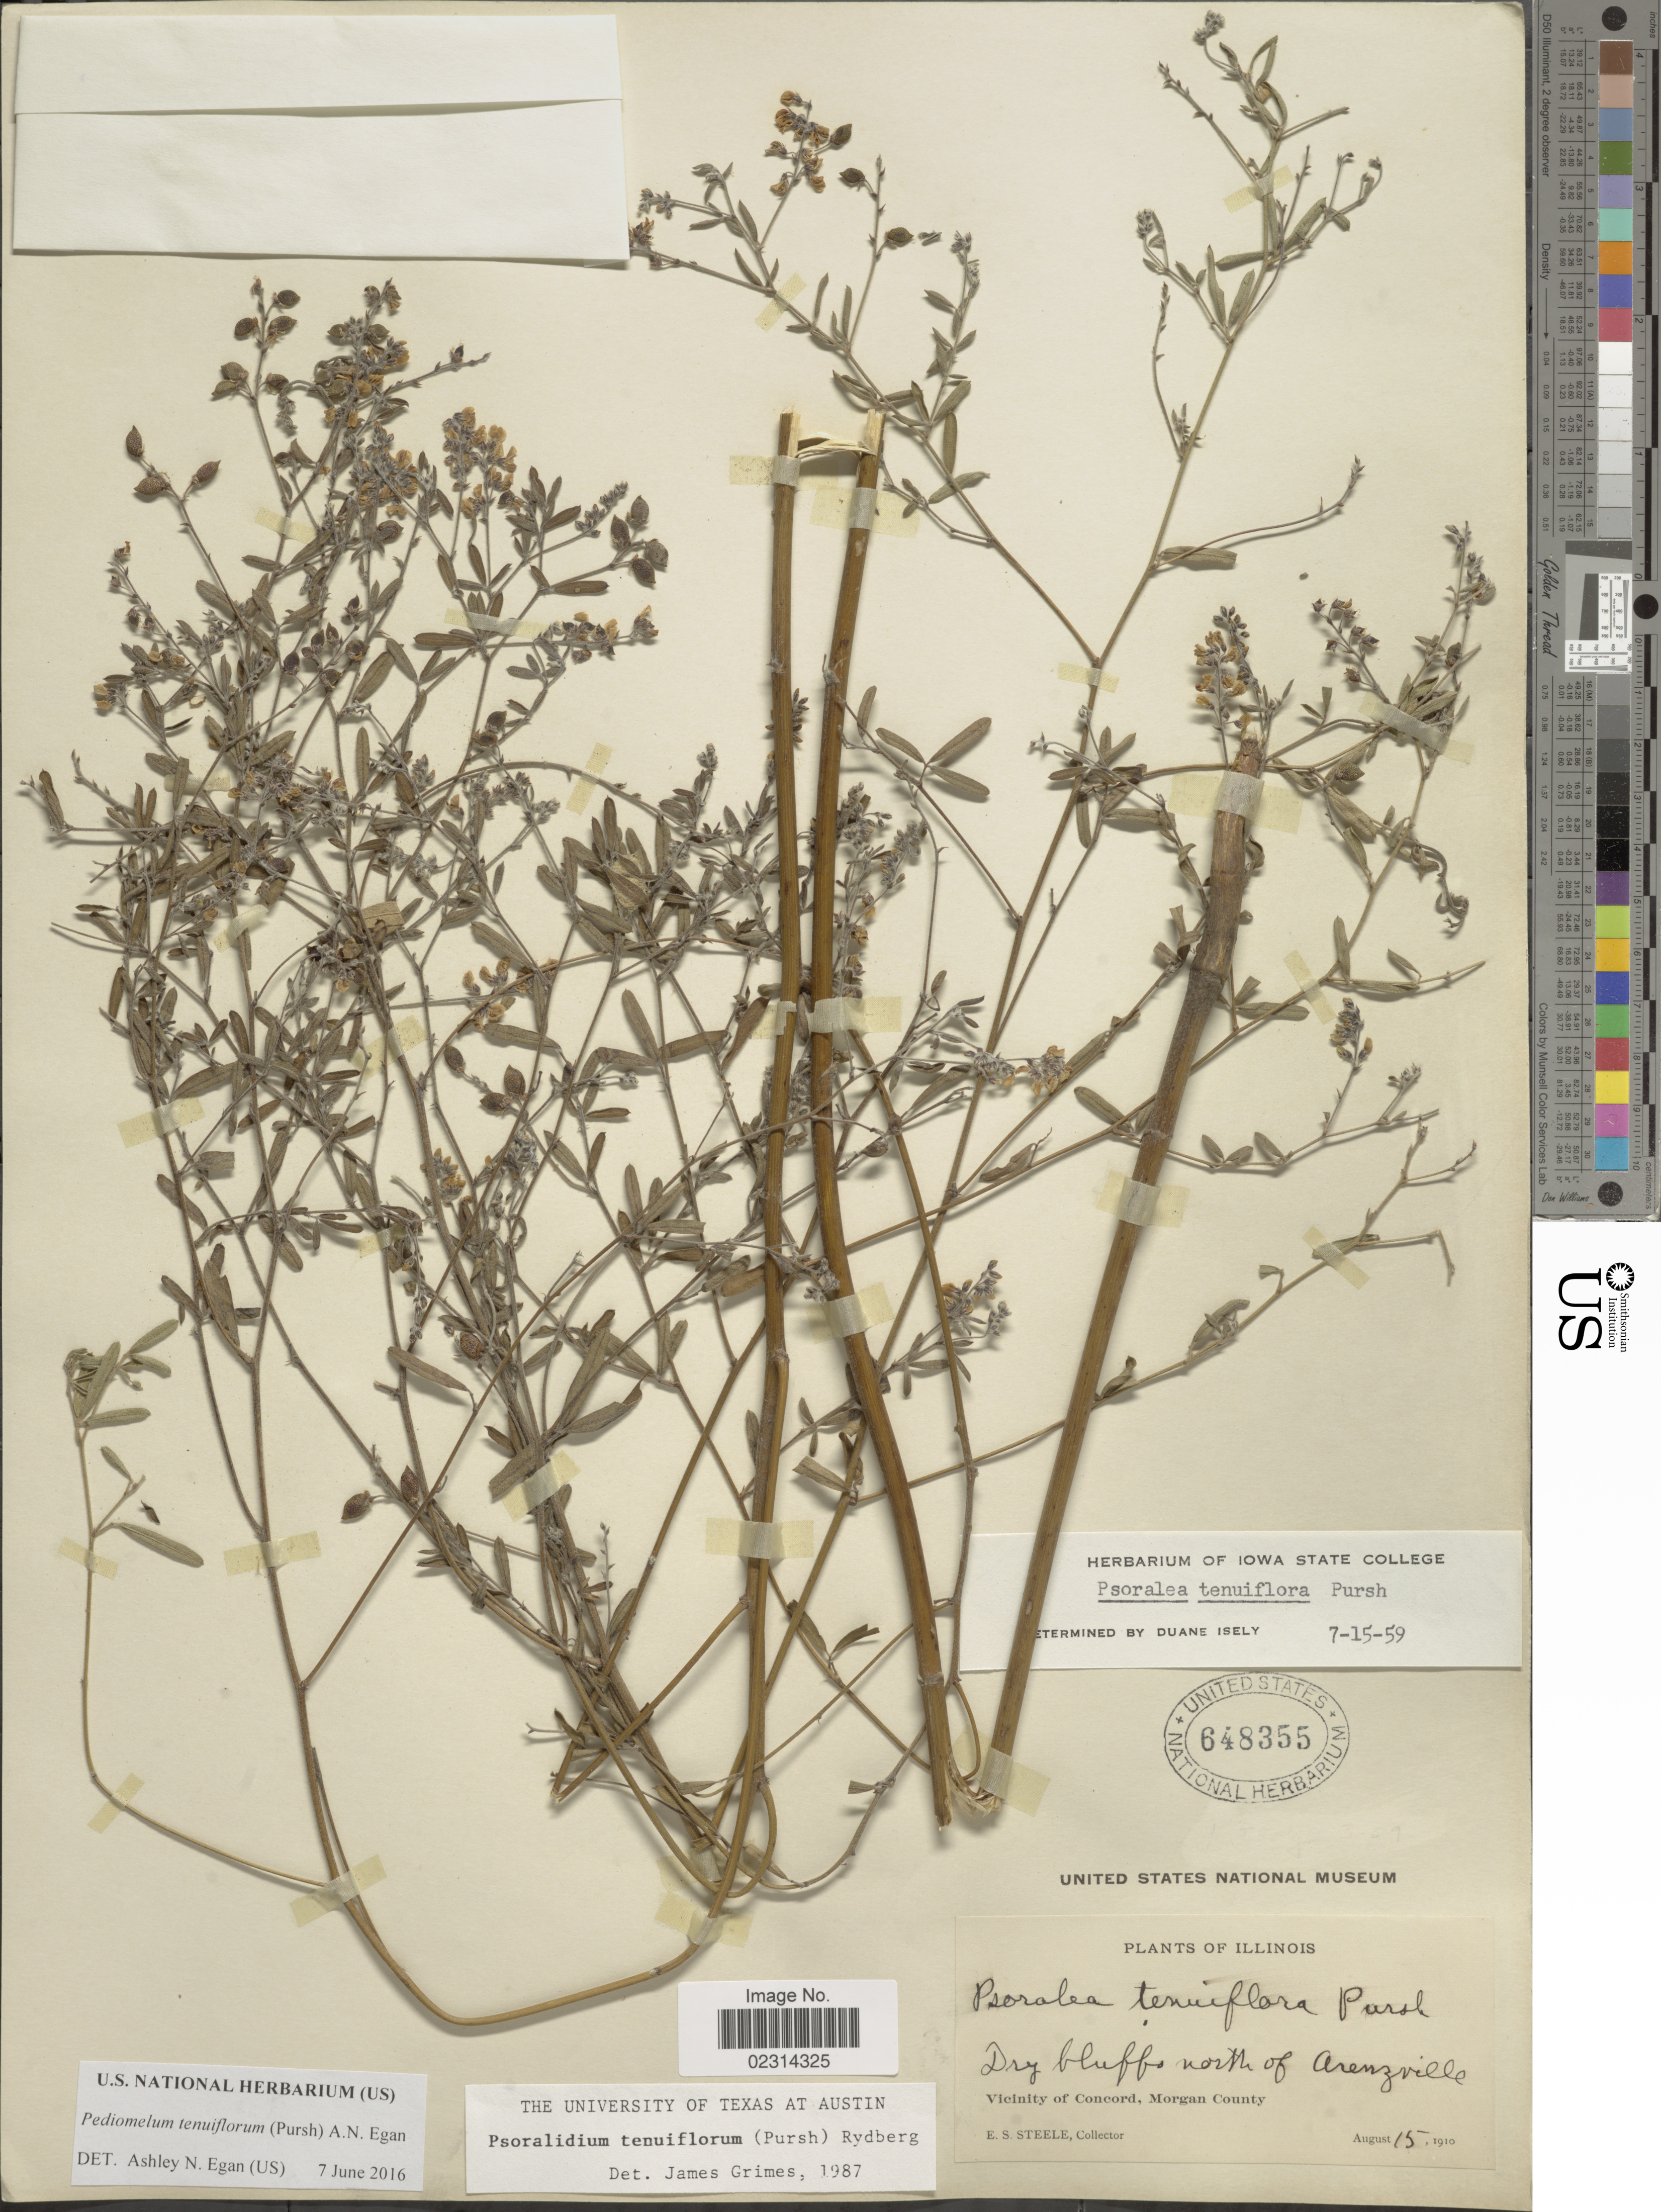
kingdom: Plantae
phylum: Tracheophyta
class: Magnoliopsida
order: Fabales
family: Fabaceae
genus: Psoralidium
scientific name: Psoralidium tenuiflorum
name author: (Pursh) Rydb.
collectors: E. Steele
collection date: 1910-08-15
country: United States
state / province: Illinois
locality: Vicinity of Concord, Morgan County. north of Arenzville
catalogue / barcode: US 648355